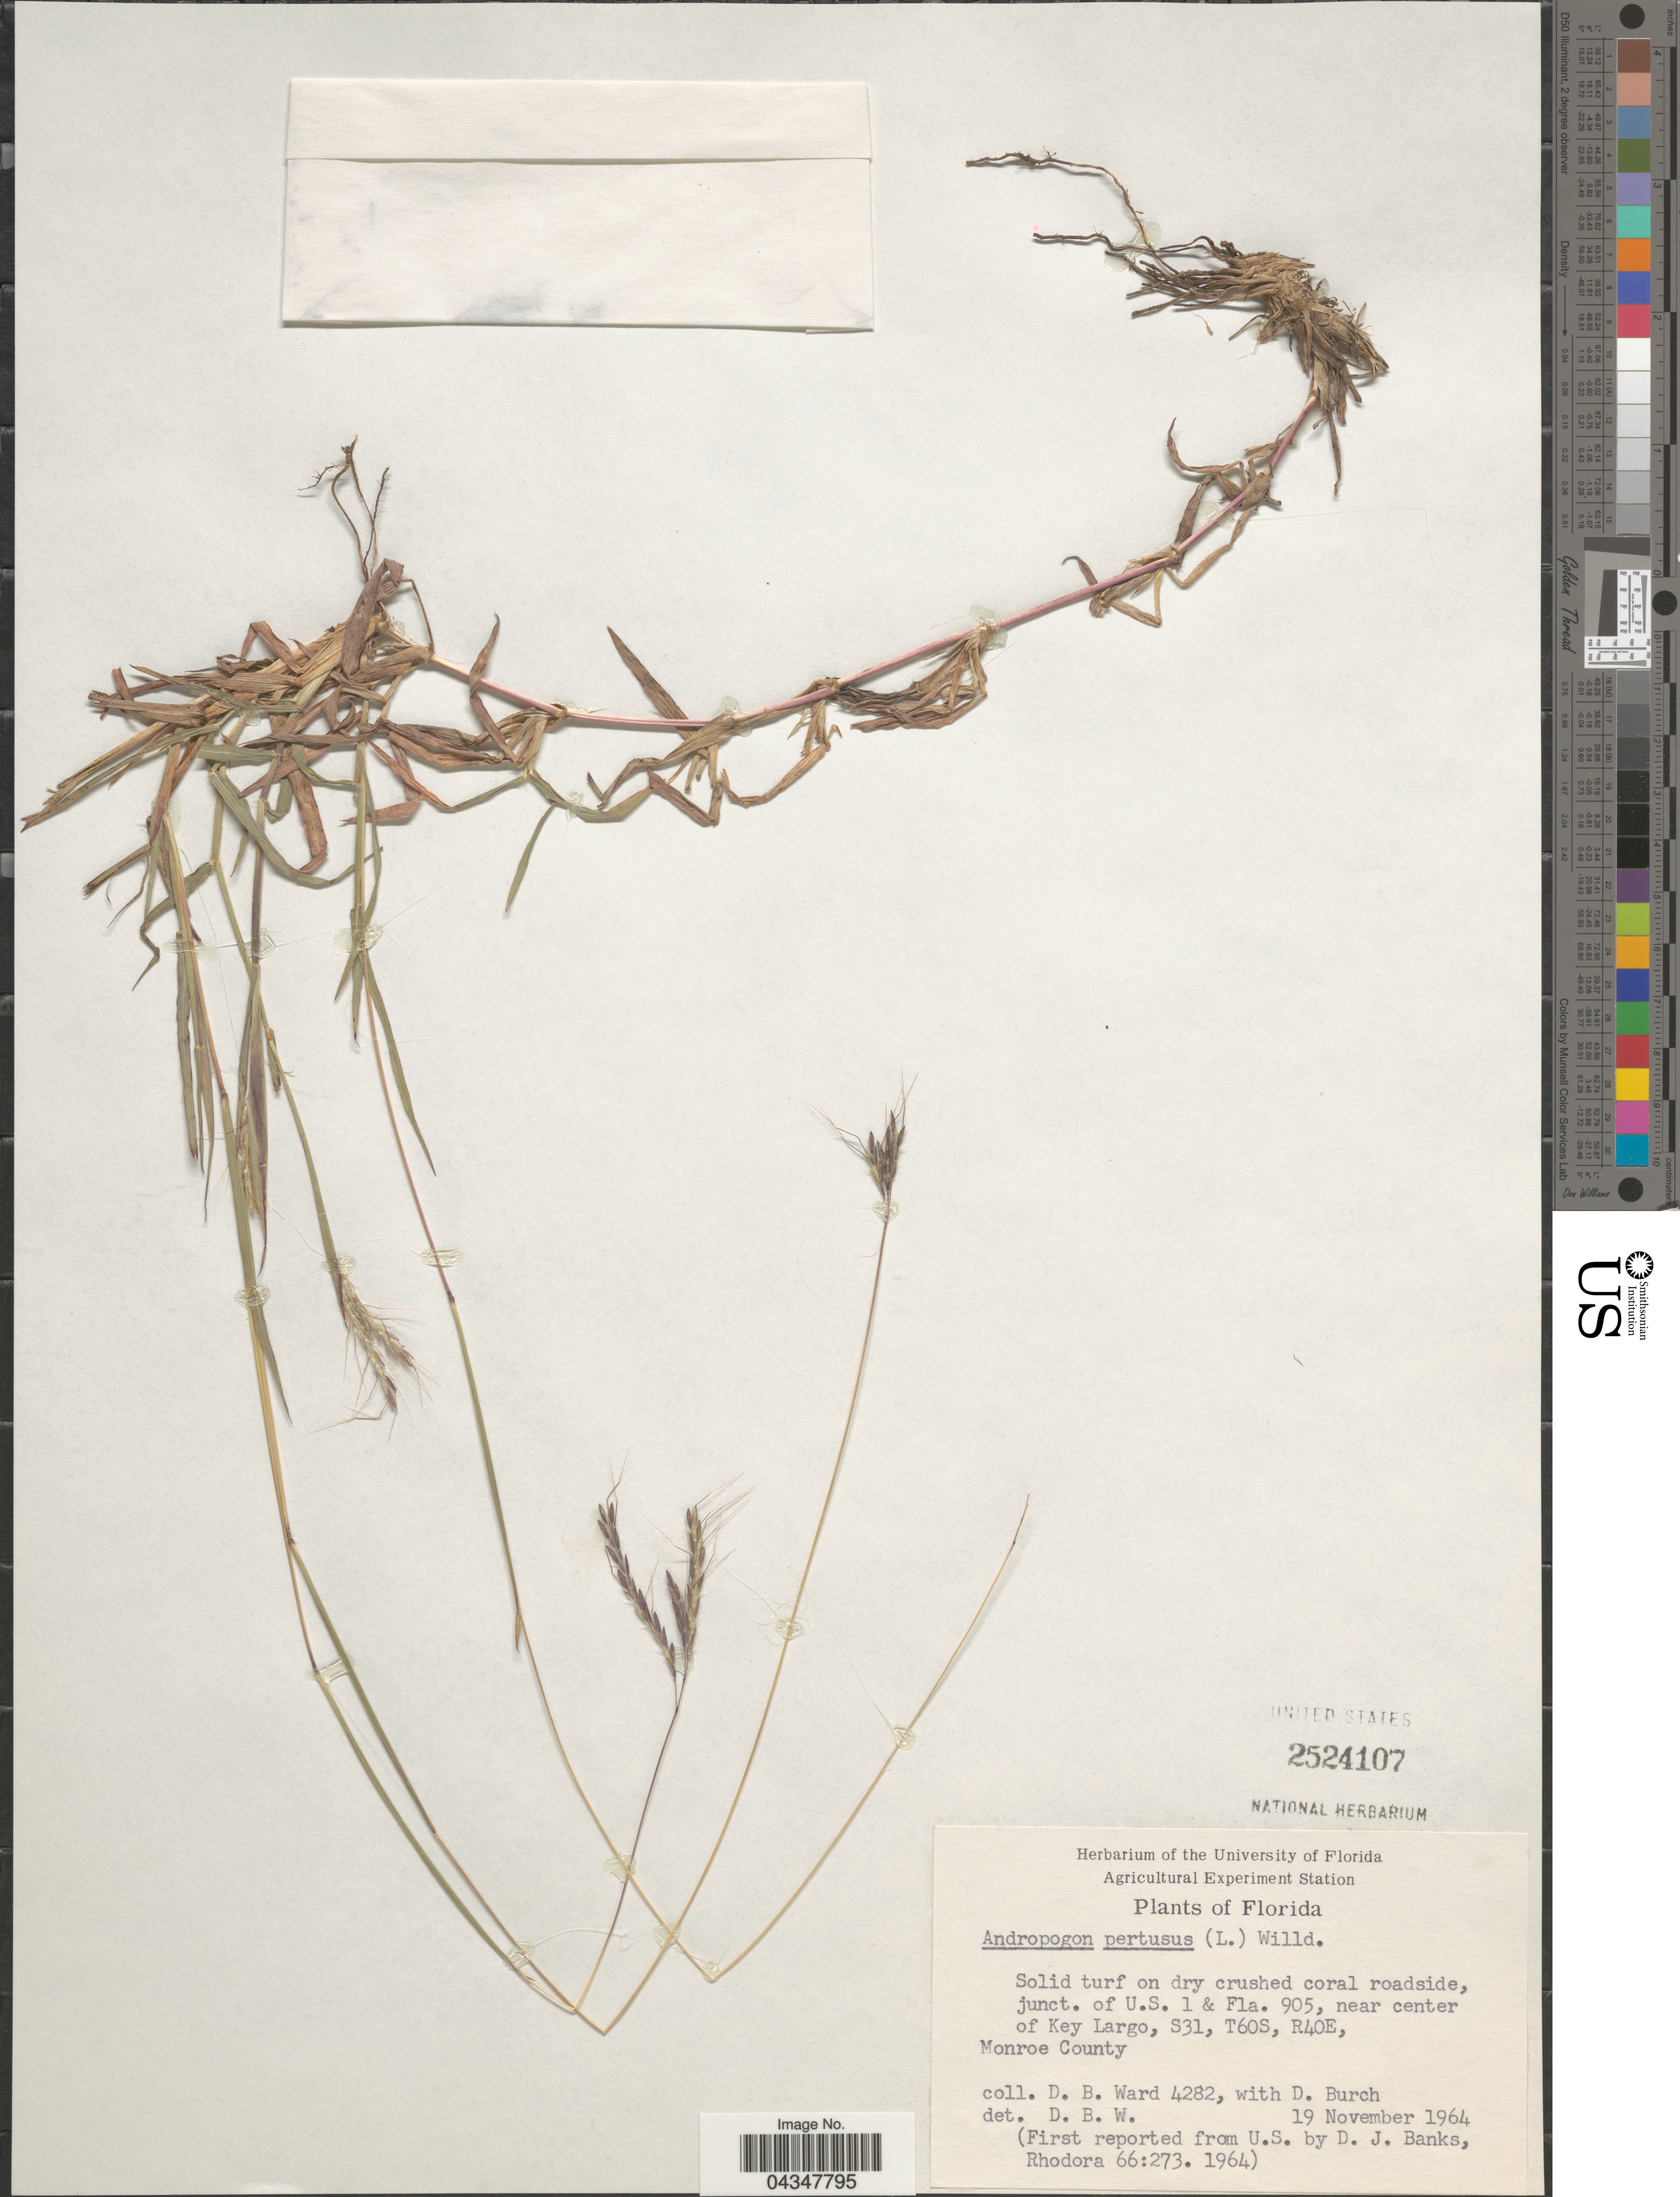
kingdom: Plantae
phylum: Tracheophyta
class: Liliopsida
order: Poales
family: Poaceae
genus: Bothriochloa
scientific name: Bothriochloa pertusa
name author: (L.) A. Camus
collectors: D. B. Ward & D. Burch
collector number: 4282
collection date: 1964-11-19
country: United States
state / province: Florida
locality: Solid turf on dry crushed coral roadside, junct. of U.S. 1 & Fla. 905, near center of Key Largo, S21, T60S, R40E, Monroe County.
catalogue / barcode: US 2524107